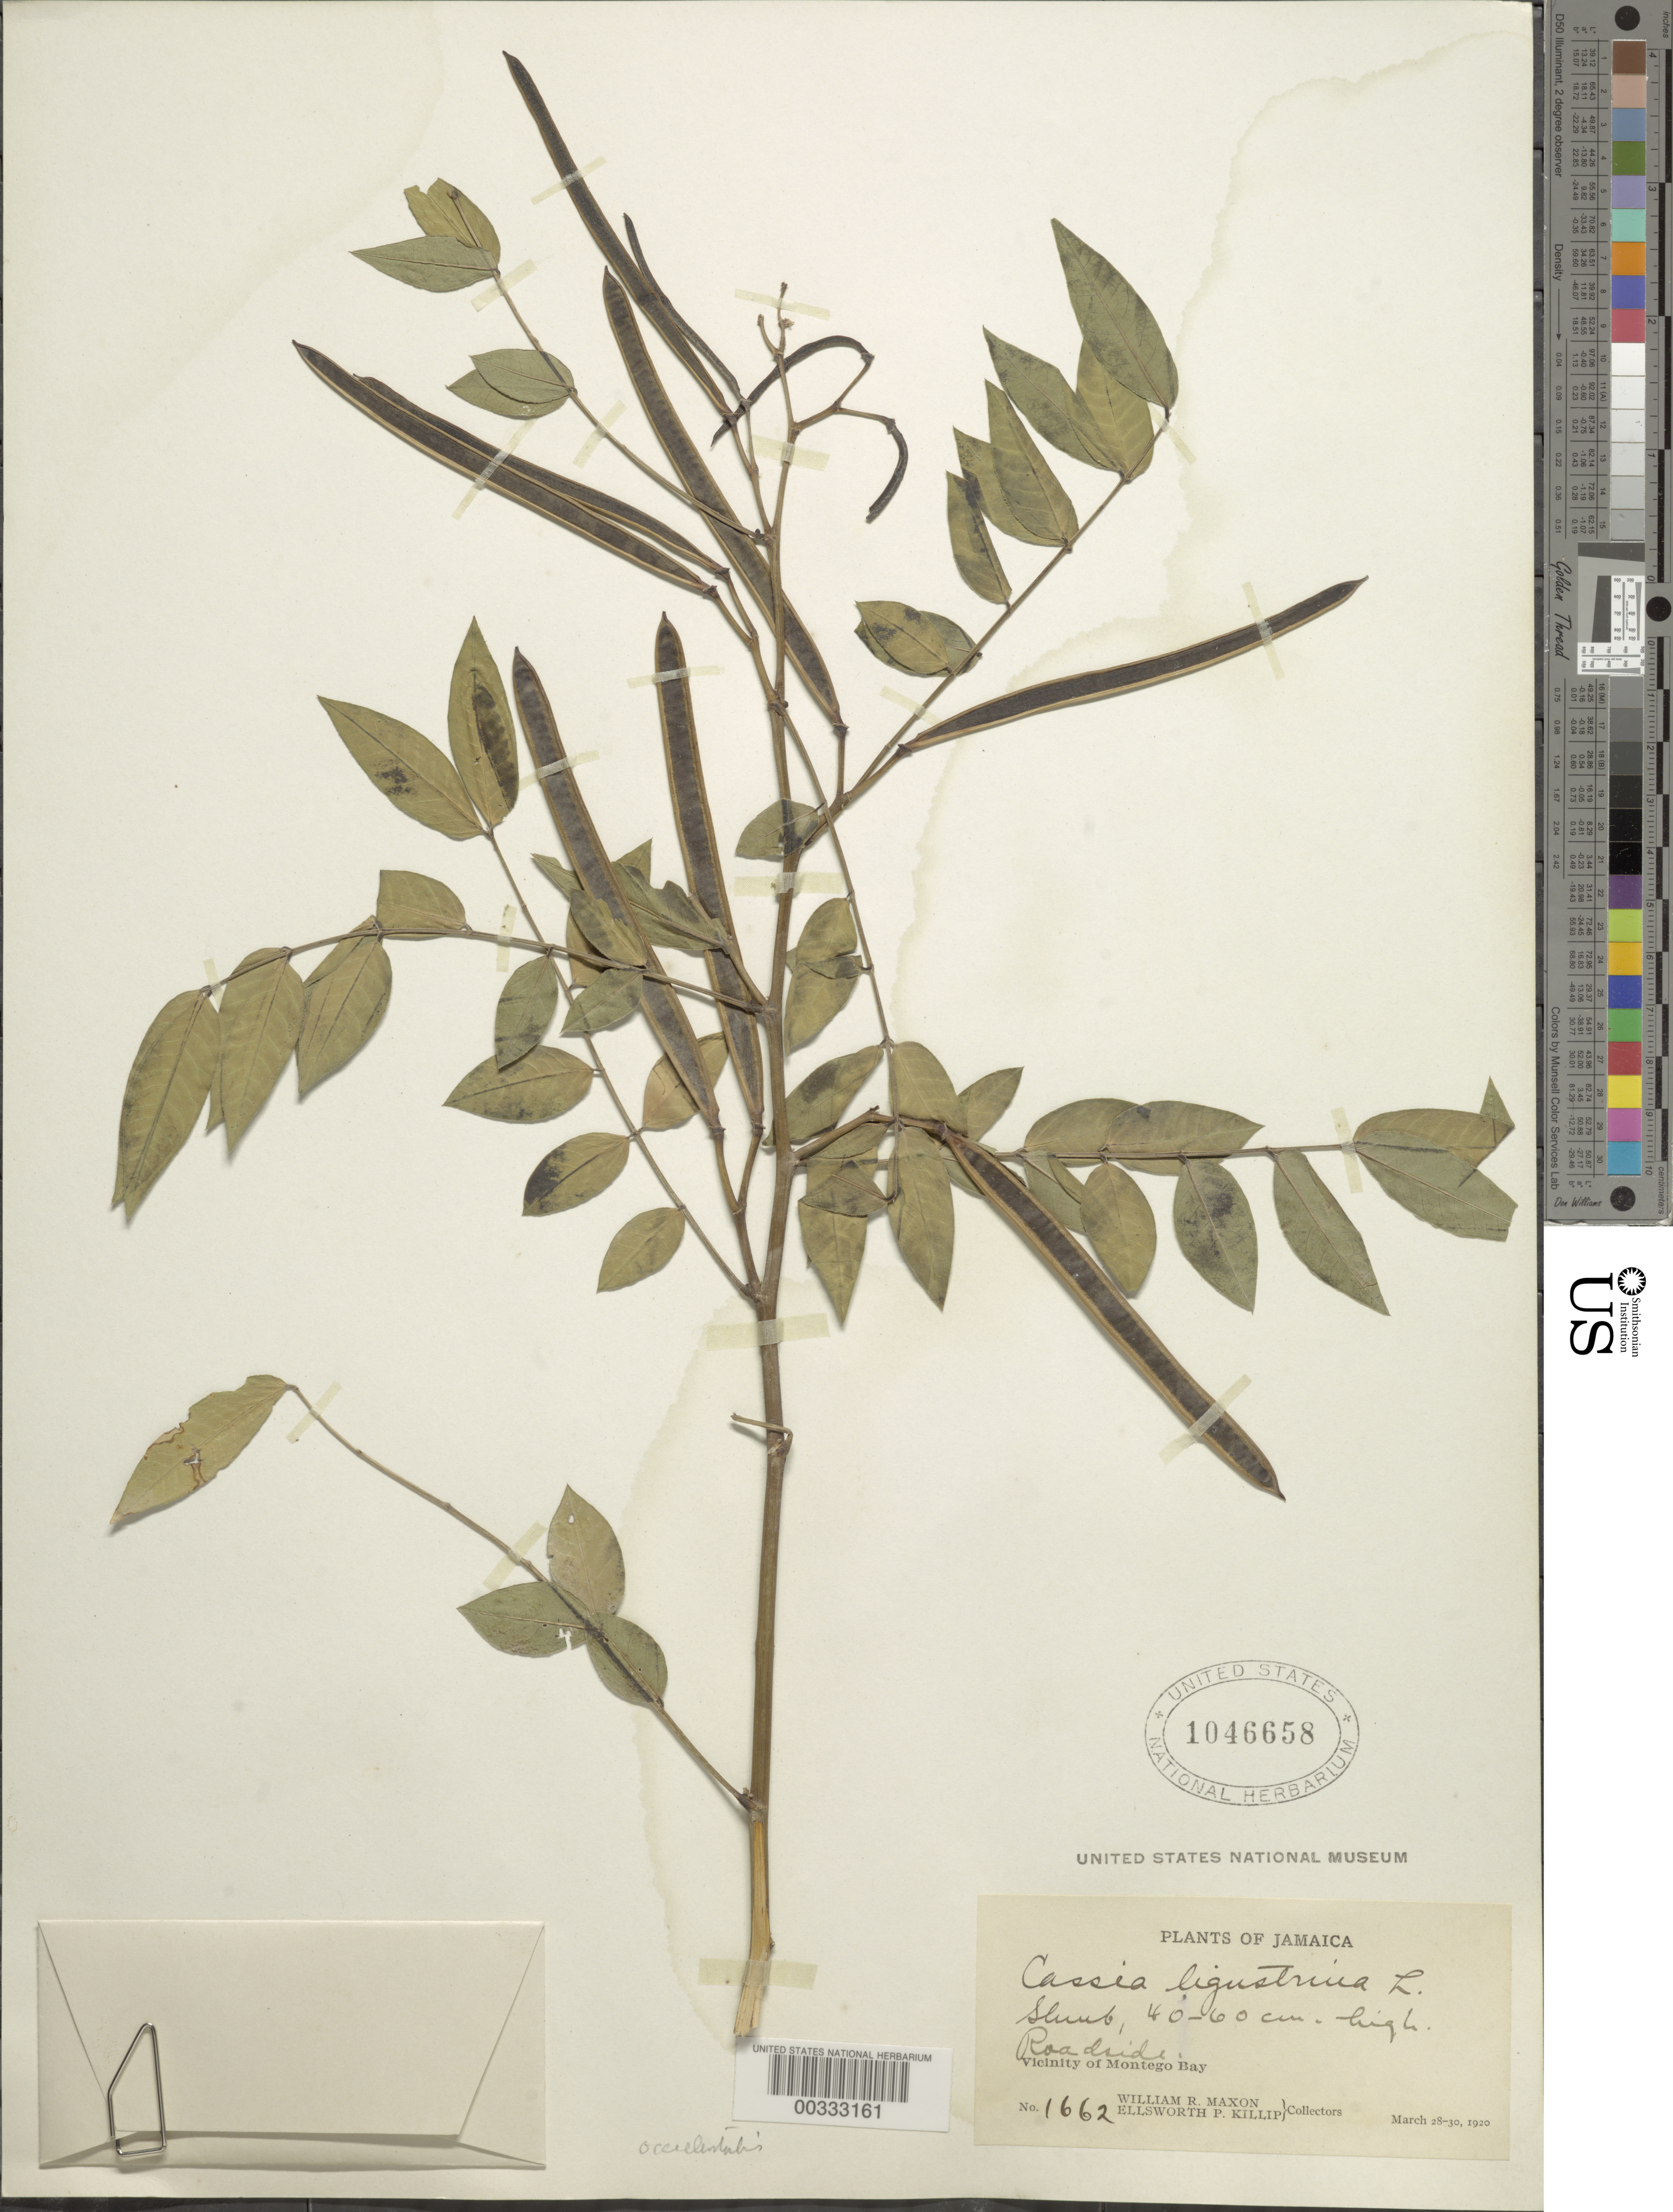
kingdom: Plantae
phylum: Tracheophyta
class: Magnoliopsida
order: Fabales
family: Fabaceae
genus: Senna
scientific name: Senna occidentalis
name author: (L.) Link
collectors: W. R. Maxon & E. P. Killip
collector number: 1662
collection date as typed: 28 Mar 1920 to 30 Mar 1920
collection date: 1920-03-28/1920-03-30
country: Jamaica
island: Greater Antilles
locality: Vicinity of montego bay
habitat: Roadside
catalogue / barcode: US 1046658